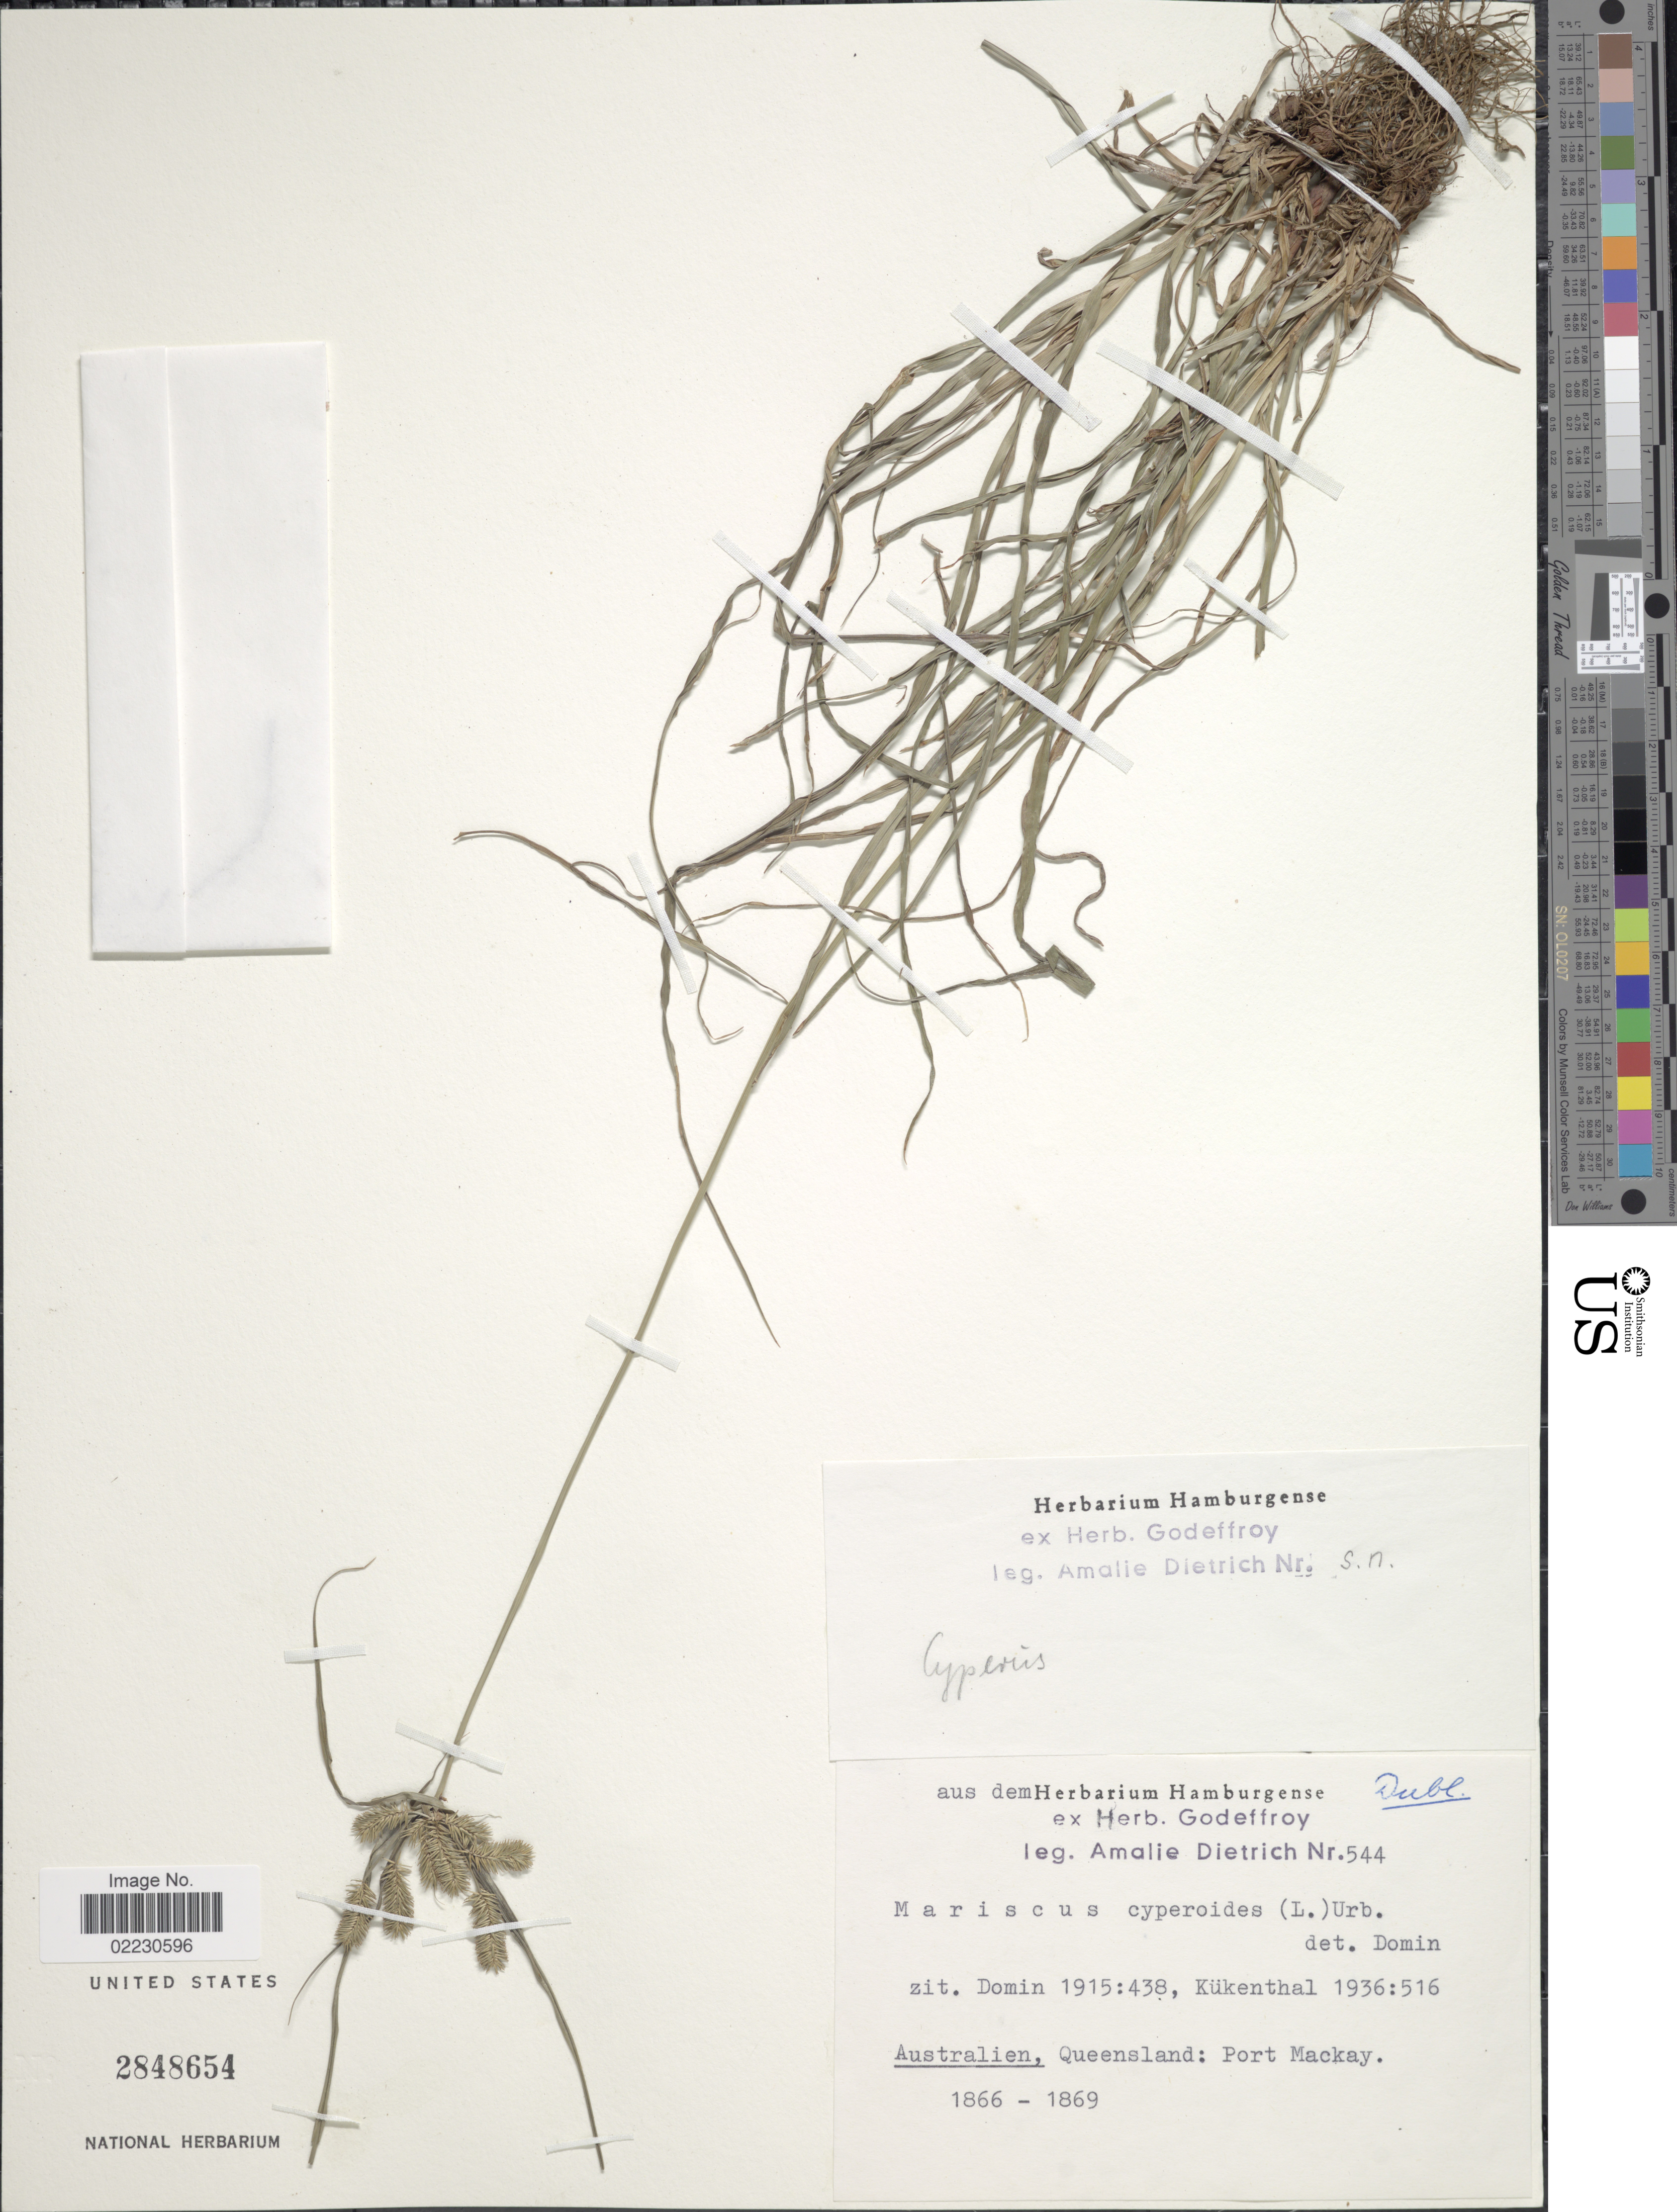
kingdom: Plantae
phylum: Tracheophyta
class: Liliopsida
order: Poales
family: Cyperaceae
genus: Cyperus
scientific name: Cyperus cyperoides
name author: (L.) Kuntze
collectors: A. Dietrich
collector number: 544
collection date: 1866/1869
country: Australia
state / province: Queensland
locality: Australien, Queensland: Port Mackay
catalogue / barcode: US 2848654